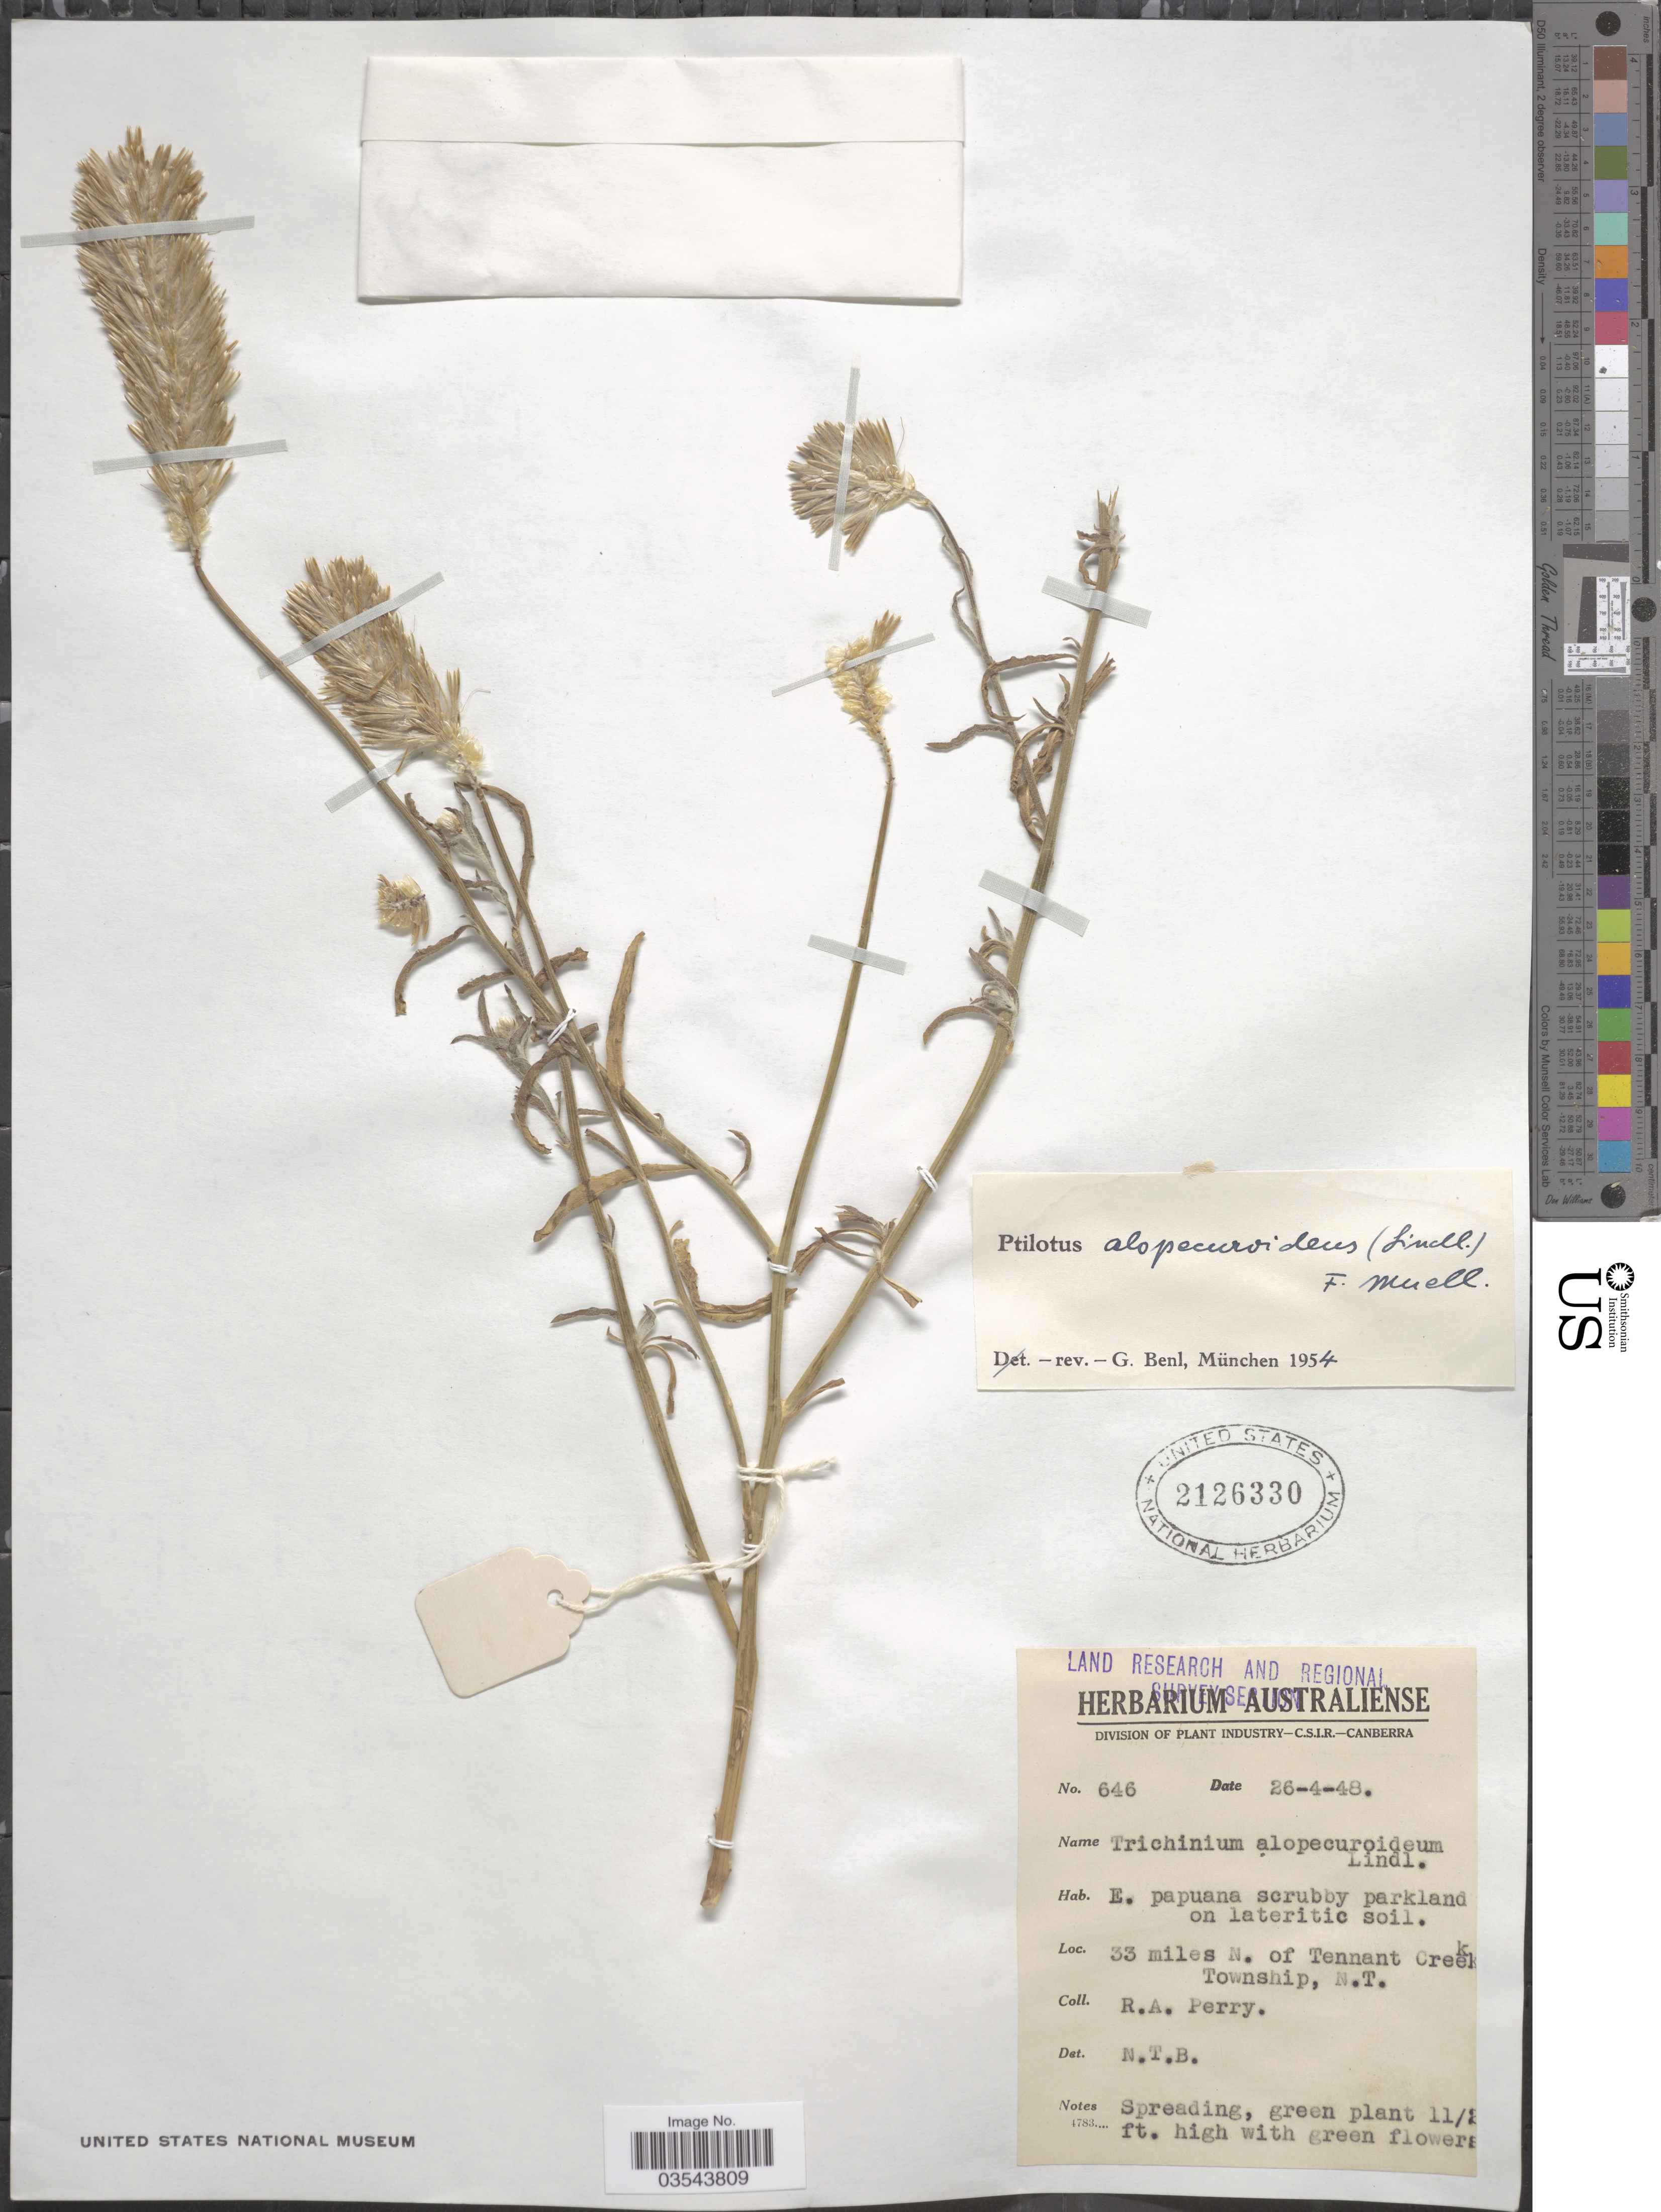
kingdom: Plantae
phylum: Tracheophyta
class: Magnoliopsida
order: Caryophyllales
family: Amaranthaceae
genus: Ptilotus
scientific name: Ptilotus polystachyus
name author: (Gaudich.) F. Muell.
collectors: Perry, R. A.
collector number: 646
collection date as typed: Transcribed d/m/y: 26/4/48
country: Australia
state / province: Northern Territory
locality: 33 miles N. of Tennant Creek Township.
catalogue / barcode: US 2126330